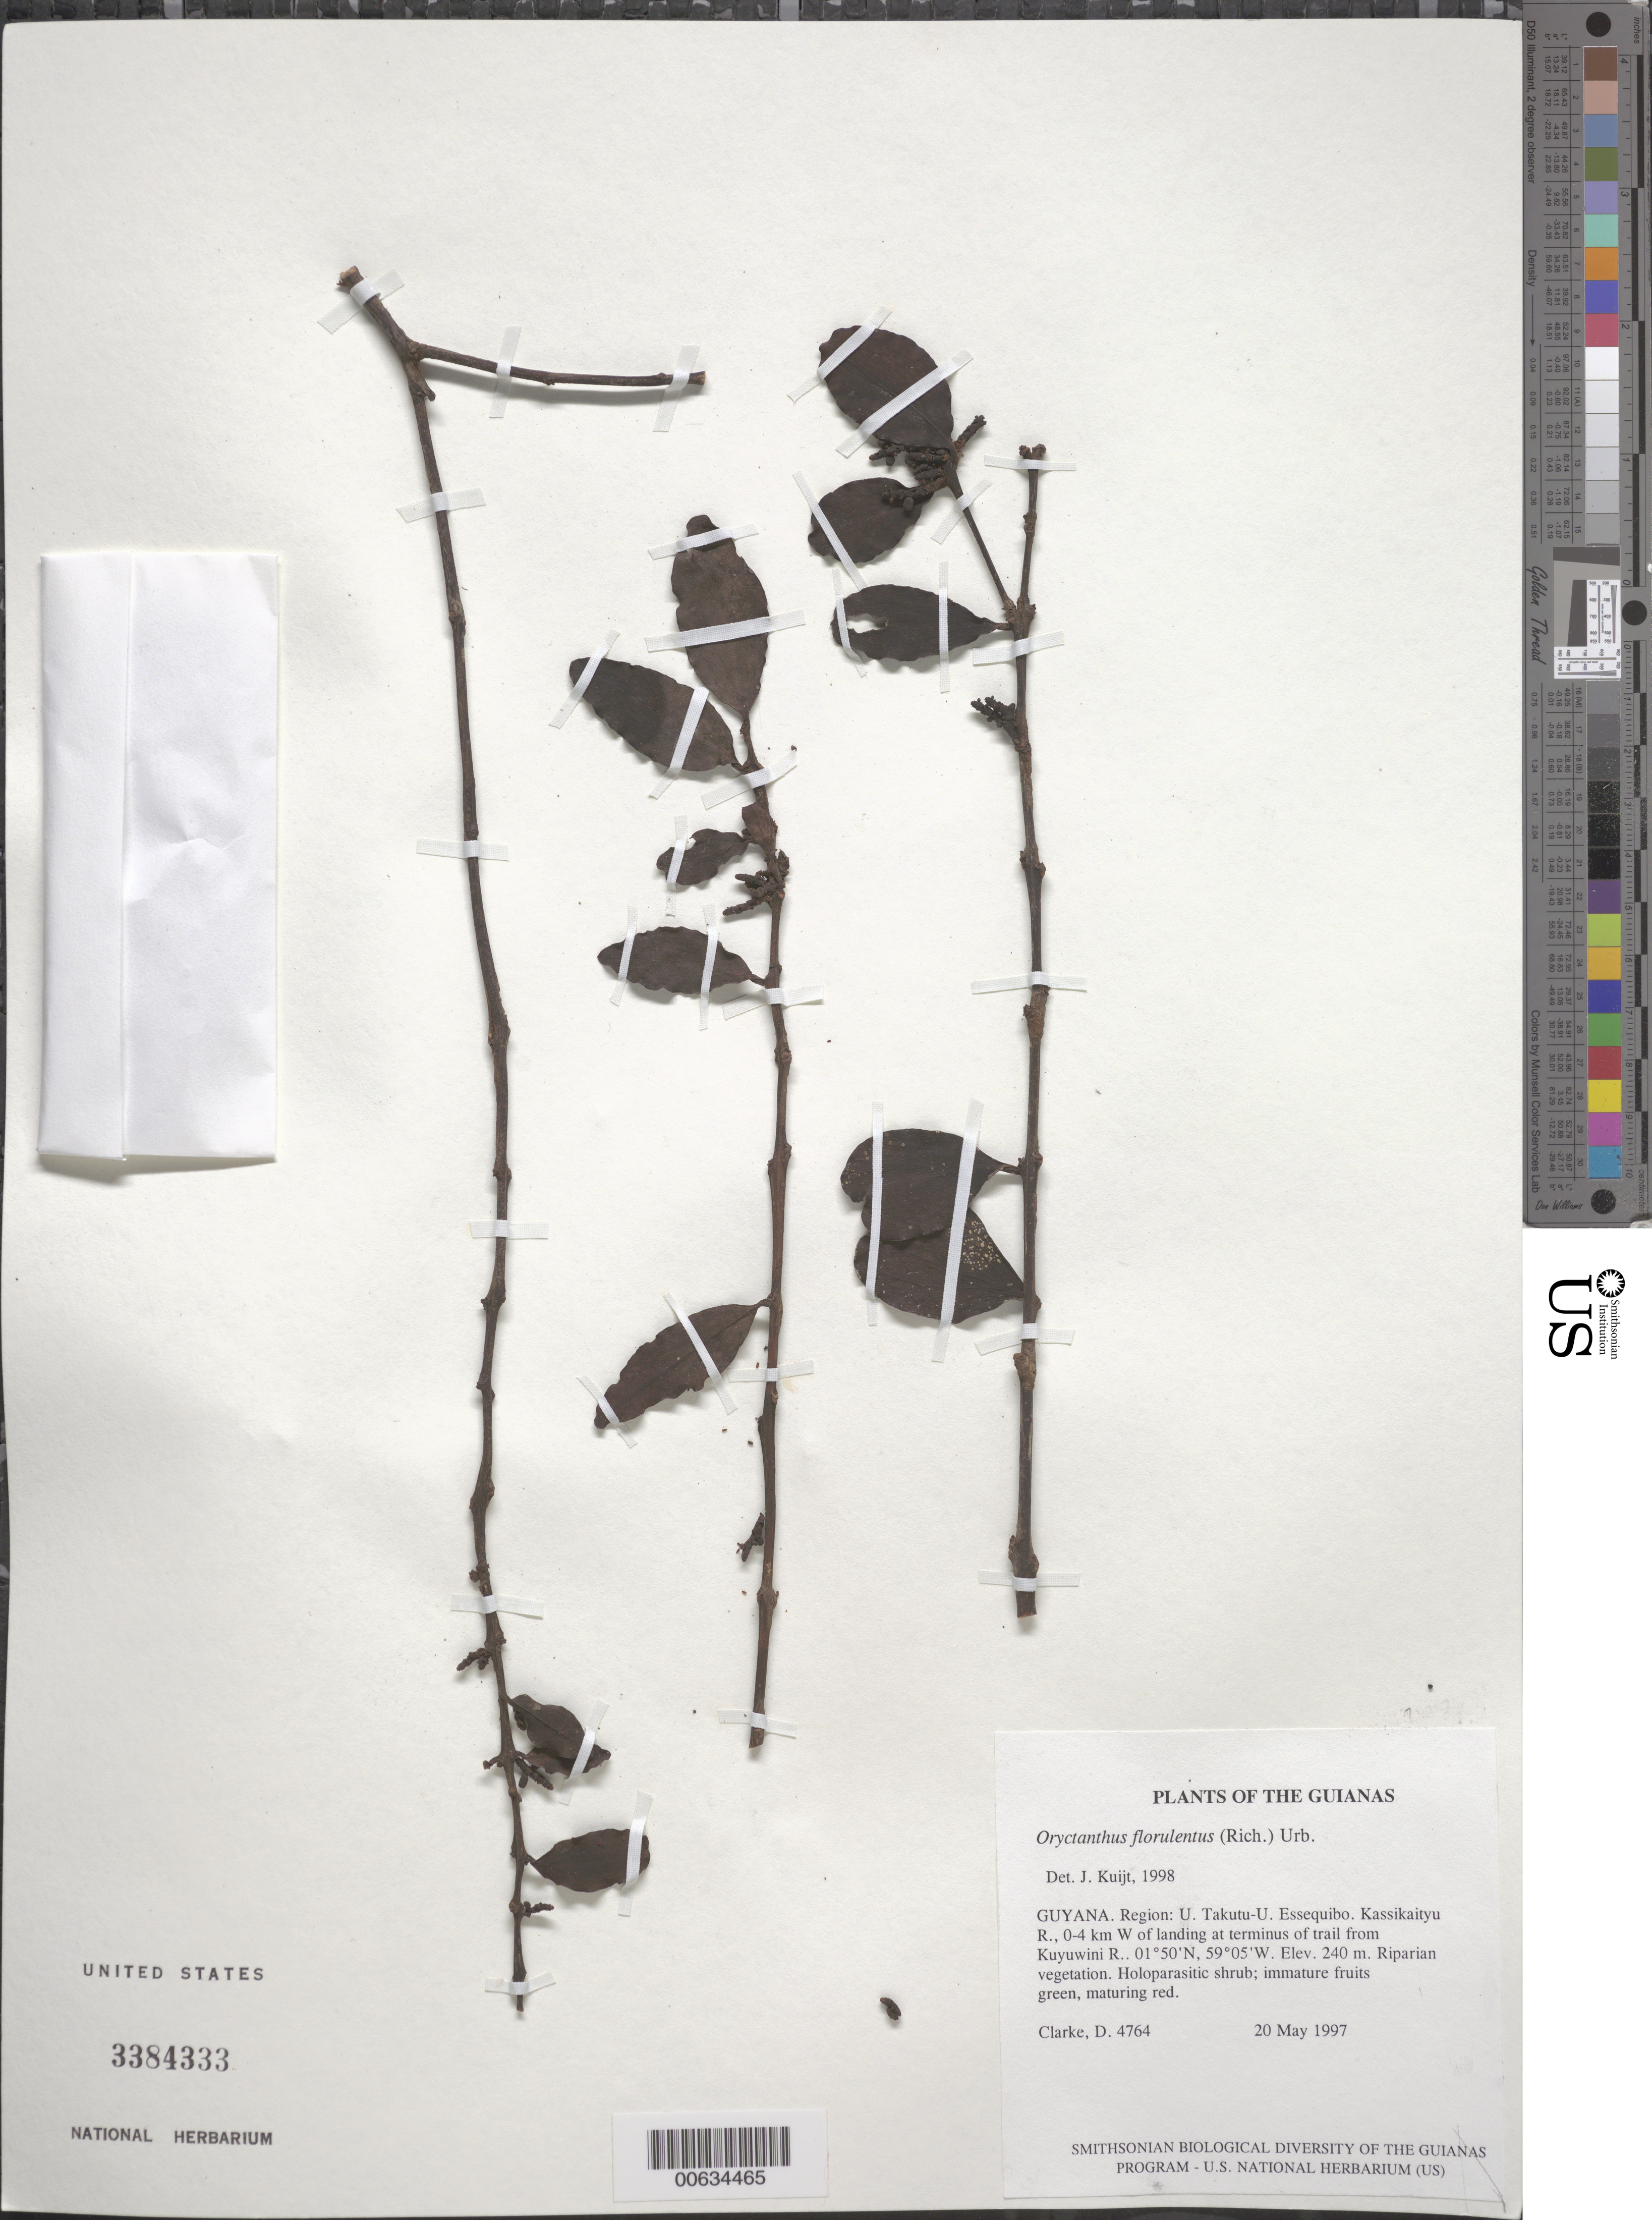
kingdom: Plantae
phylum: Tracheophyta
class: Magnoliopsida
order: Santalales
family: Loranthaceae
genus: Oryctanthus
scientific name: Oryctanthus florulentus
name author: (Rich.) Tiegh.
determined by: Kuijt, Job, (CANADA)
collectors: H. D. Clarke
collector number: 4764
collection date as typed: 20 May 1997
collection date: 1997-05-20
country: Guyana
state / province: U. Takutu-U. Essequibo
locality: Kassikaityu R., 0-4 km W of landing at terminus of trail from Kuyuwini R.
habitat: Riparian vegetation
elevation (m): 240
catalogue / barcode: US 3384333